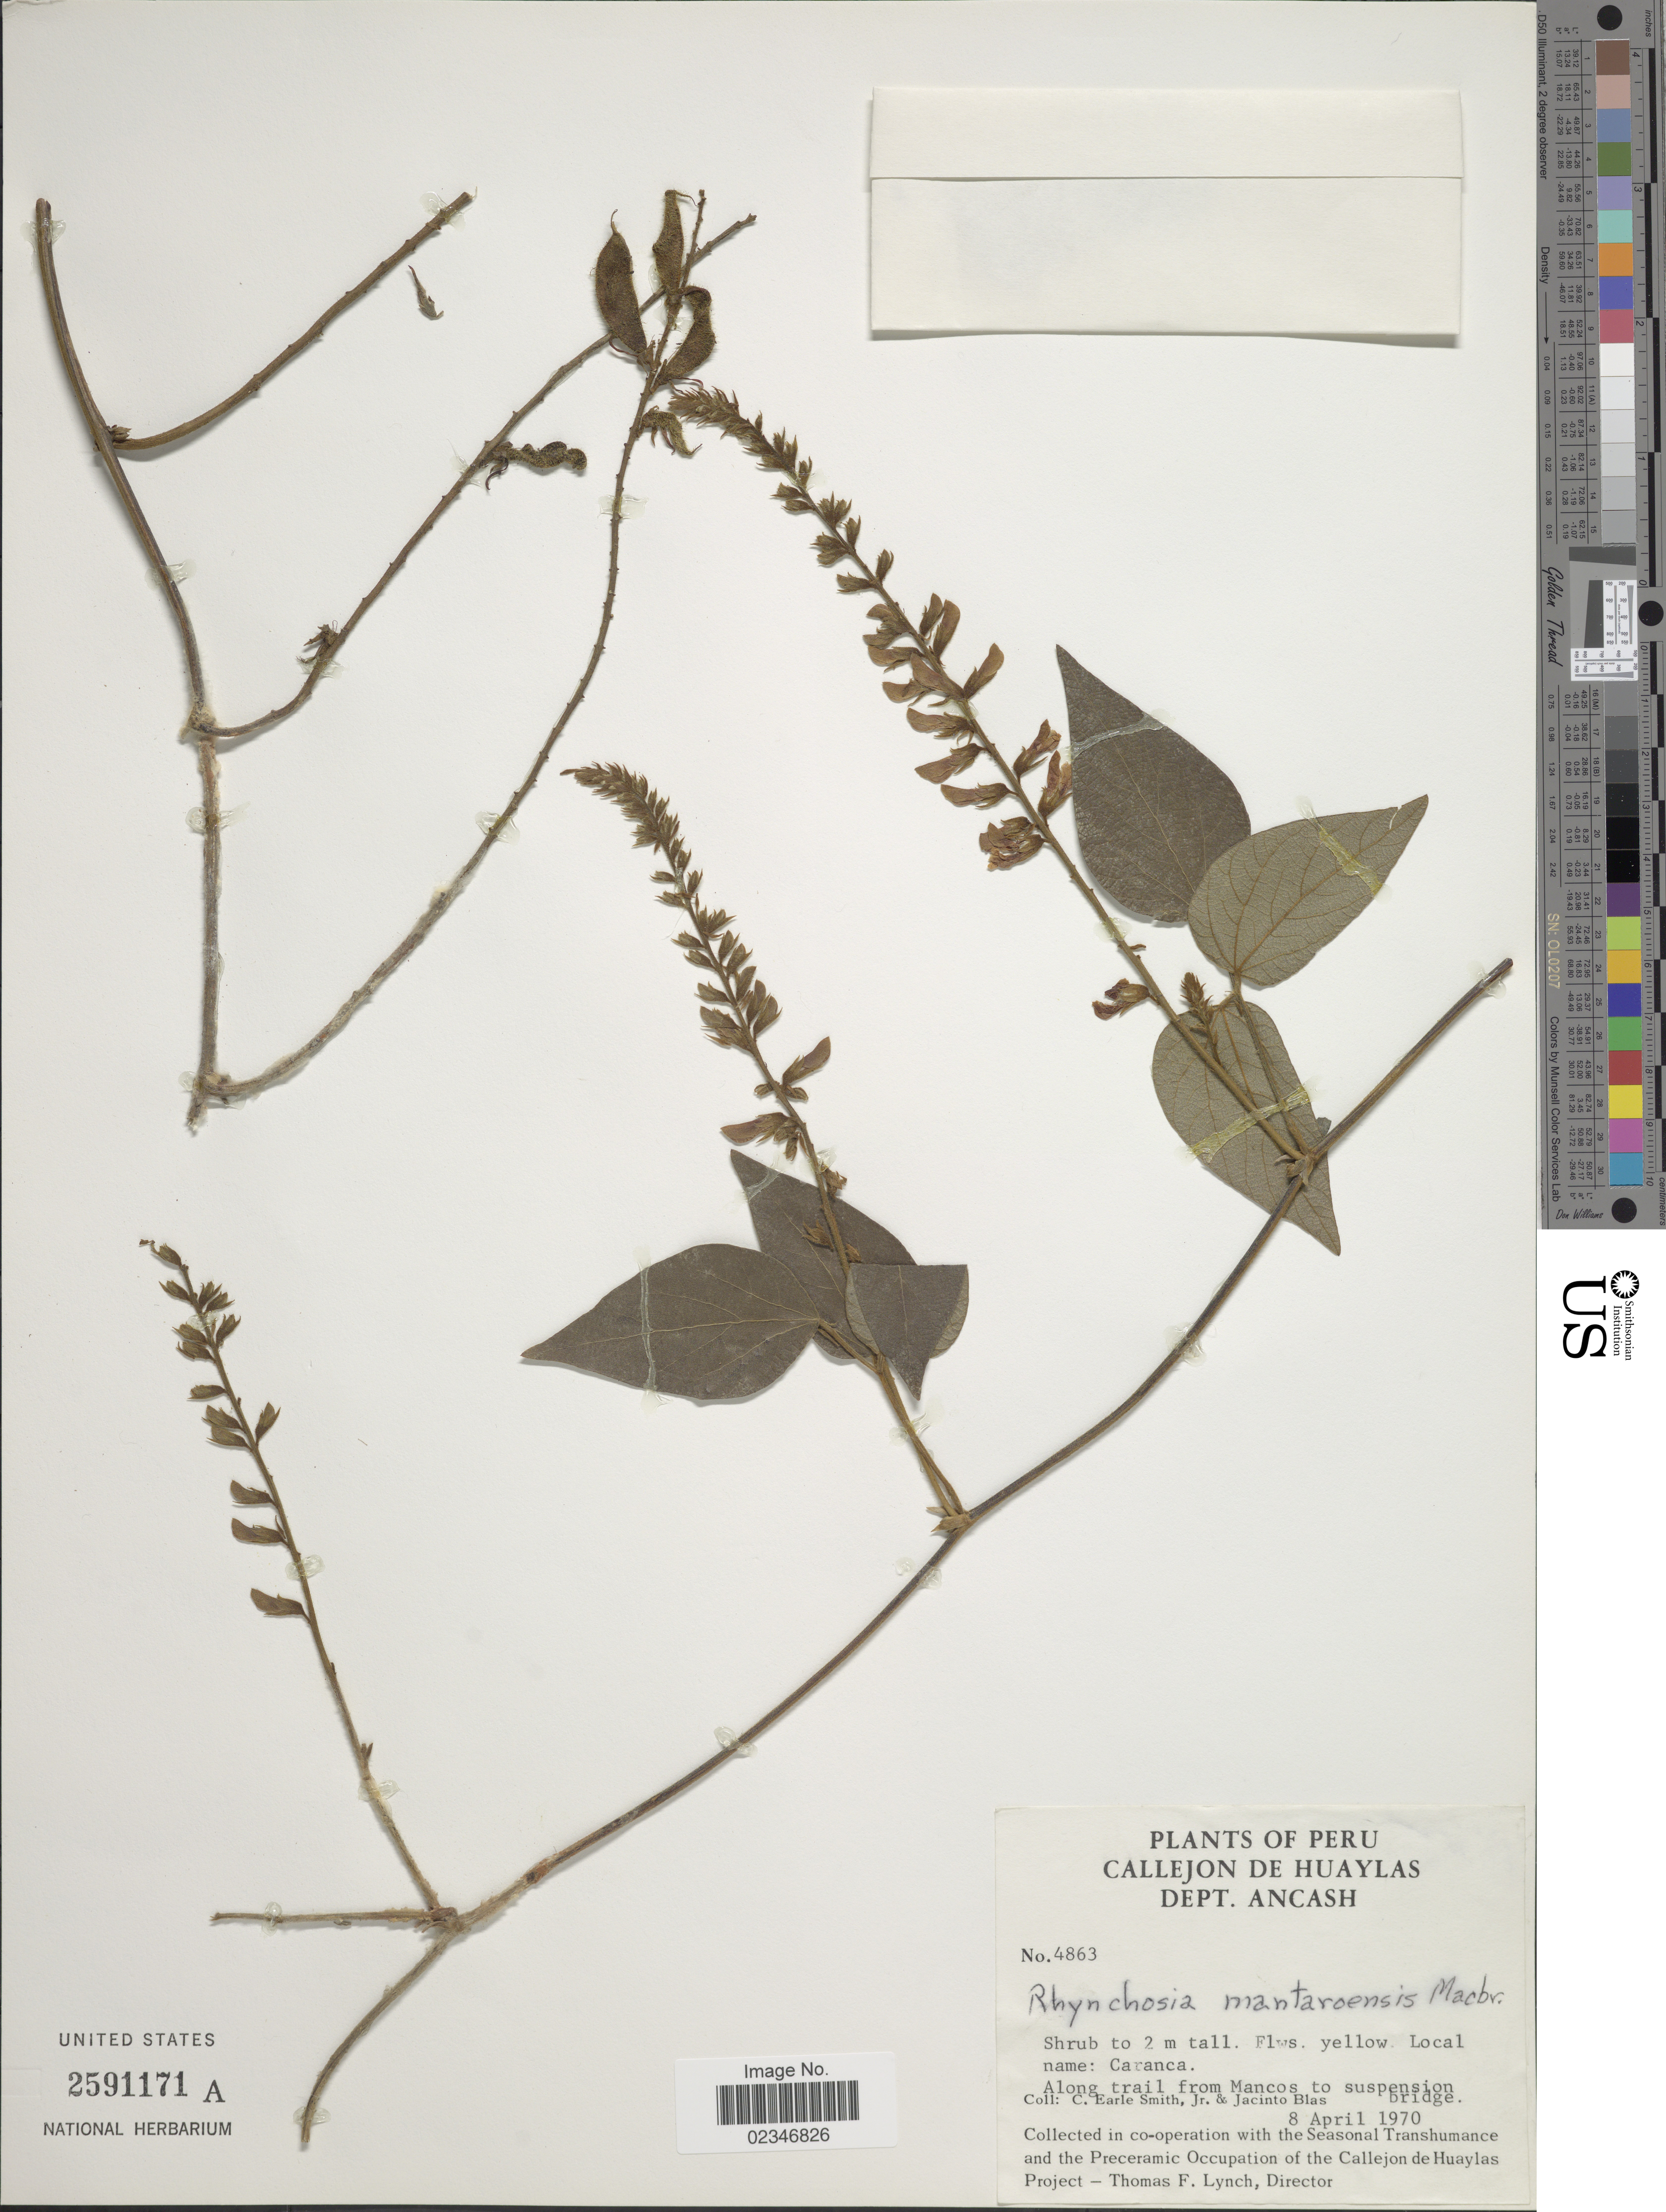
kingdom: Plantae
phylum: Tracheophyta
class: Magnoliopsida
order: Fabales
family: Fabaceae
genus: Rhynchosia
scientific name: Rhynchosia mantaroensis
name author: J.F. Macbr.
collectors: C. E. Smith Jr. & J. Blas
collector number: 4863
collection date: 1970-04-08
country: Peru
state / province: Ancash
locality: Callejon de Huaylas, Dept. Ancash, Along trail from Mancos to suspension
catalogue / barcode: US 2591171A